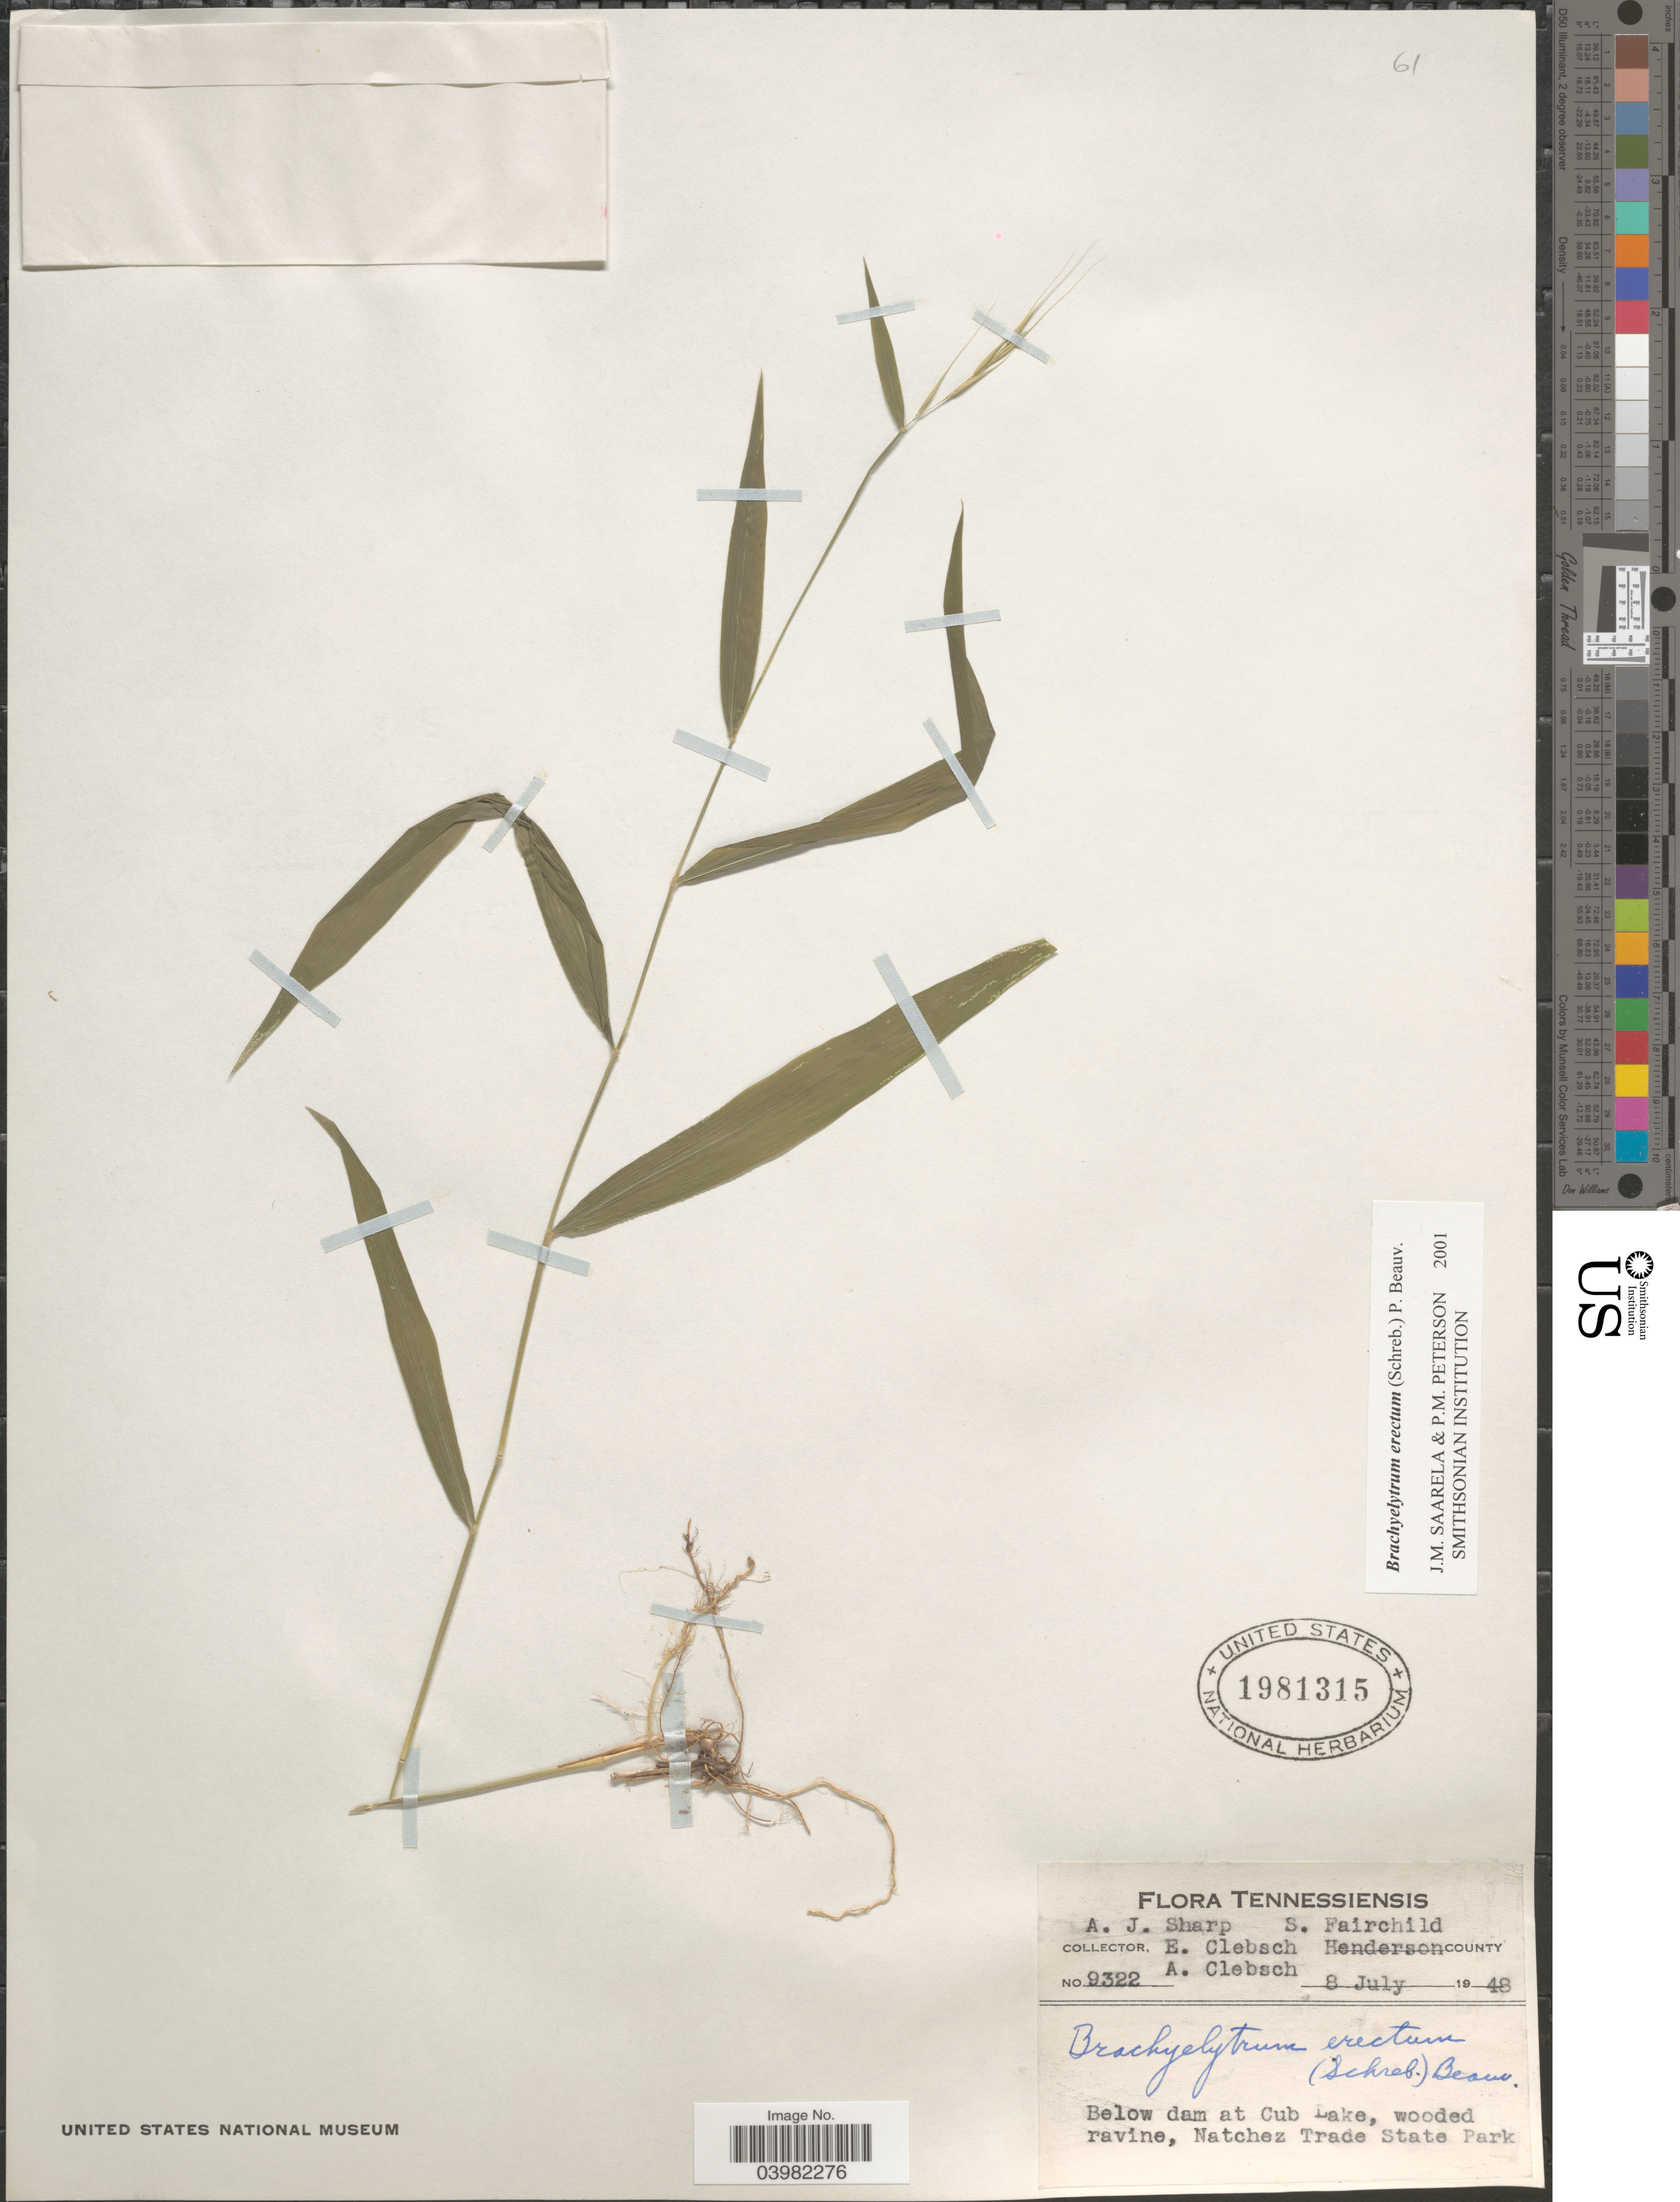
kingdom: Plantae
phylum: Tracheophyta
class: Liliopsida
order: Poales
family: Poaceae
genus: Brachyelytrum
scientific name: Brachyelytrum erectum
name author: (Schreb.) P. Beauv.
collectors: A. J. Sharp, S. Fairchild, E. Clebsch & A. Clebsch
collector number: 9322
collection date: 1948-07-08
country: United States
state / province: Tennessee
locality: Henderson County. Below dam at Cub Lake, Natchez Trade State Park.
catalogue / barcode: US 1981315